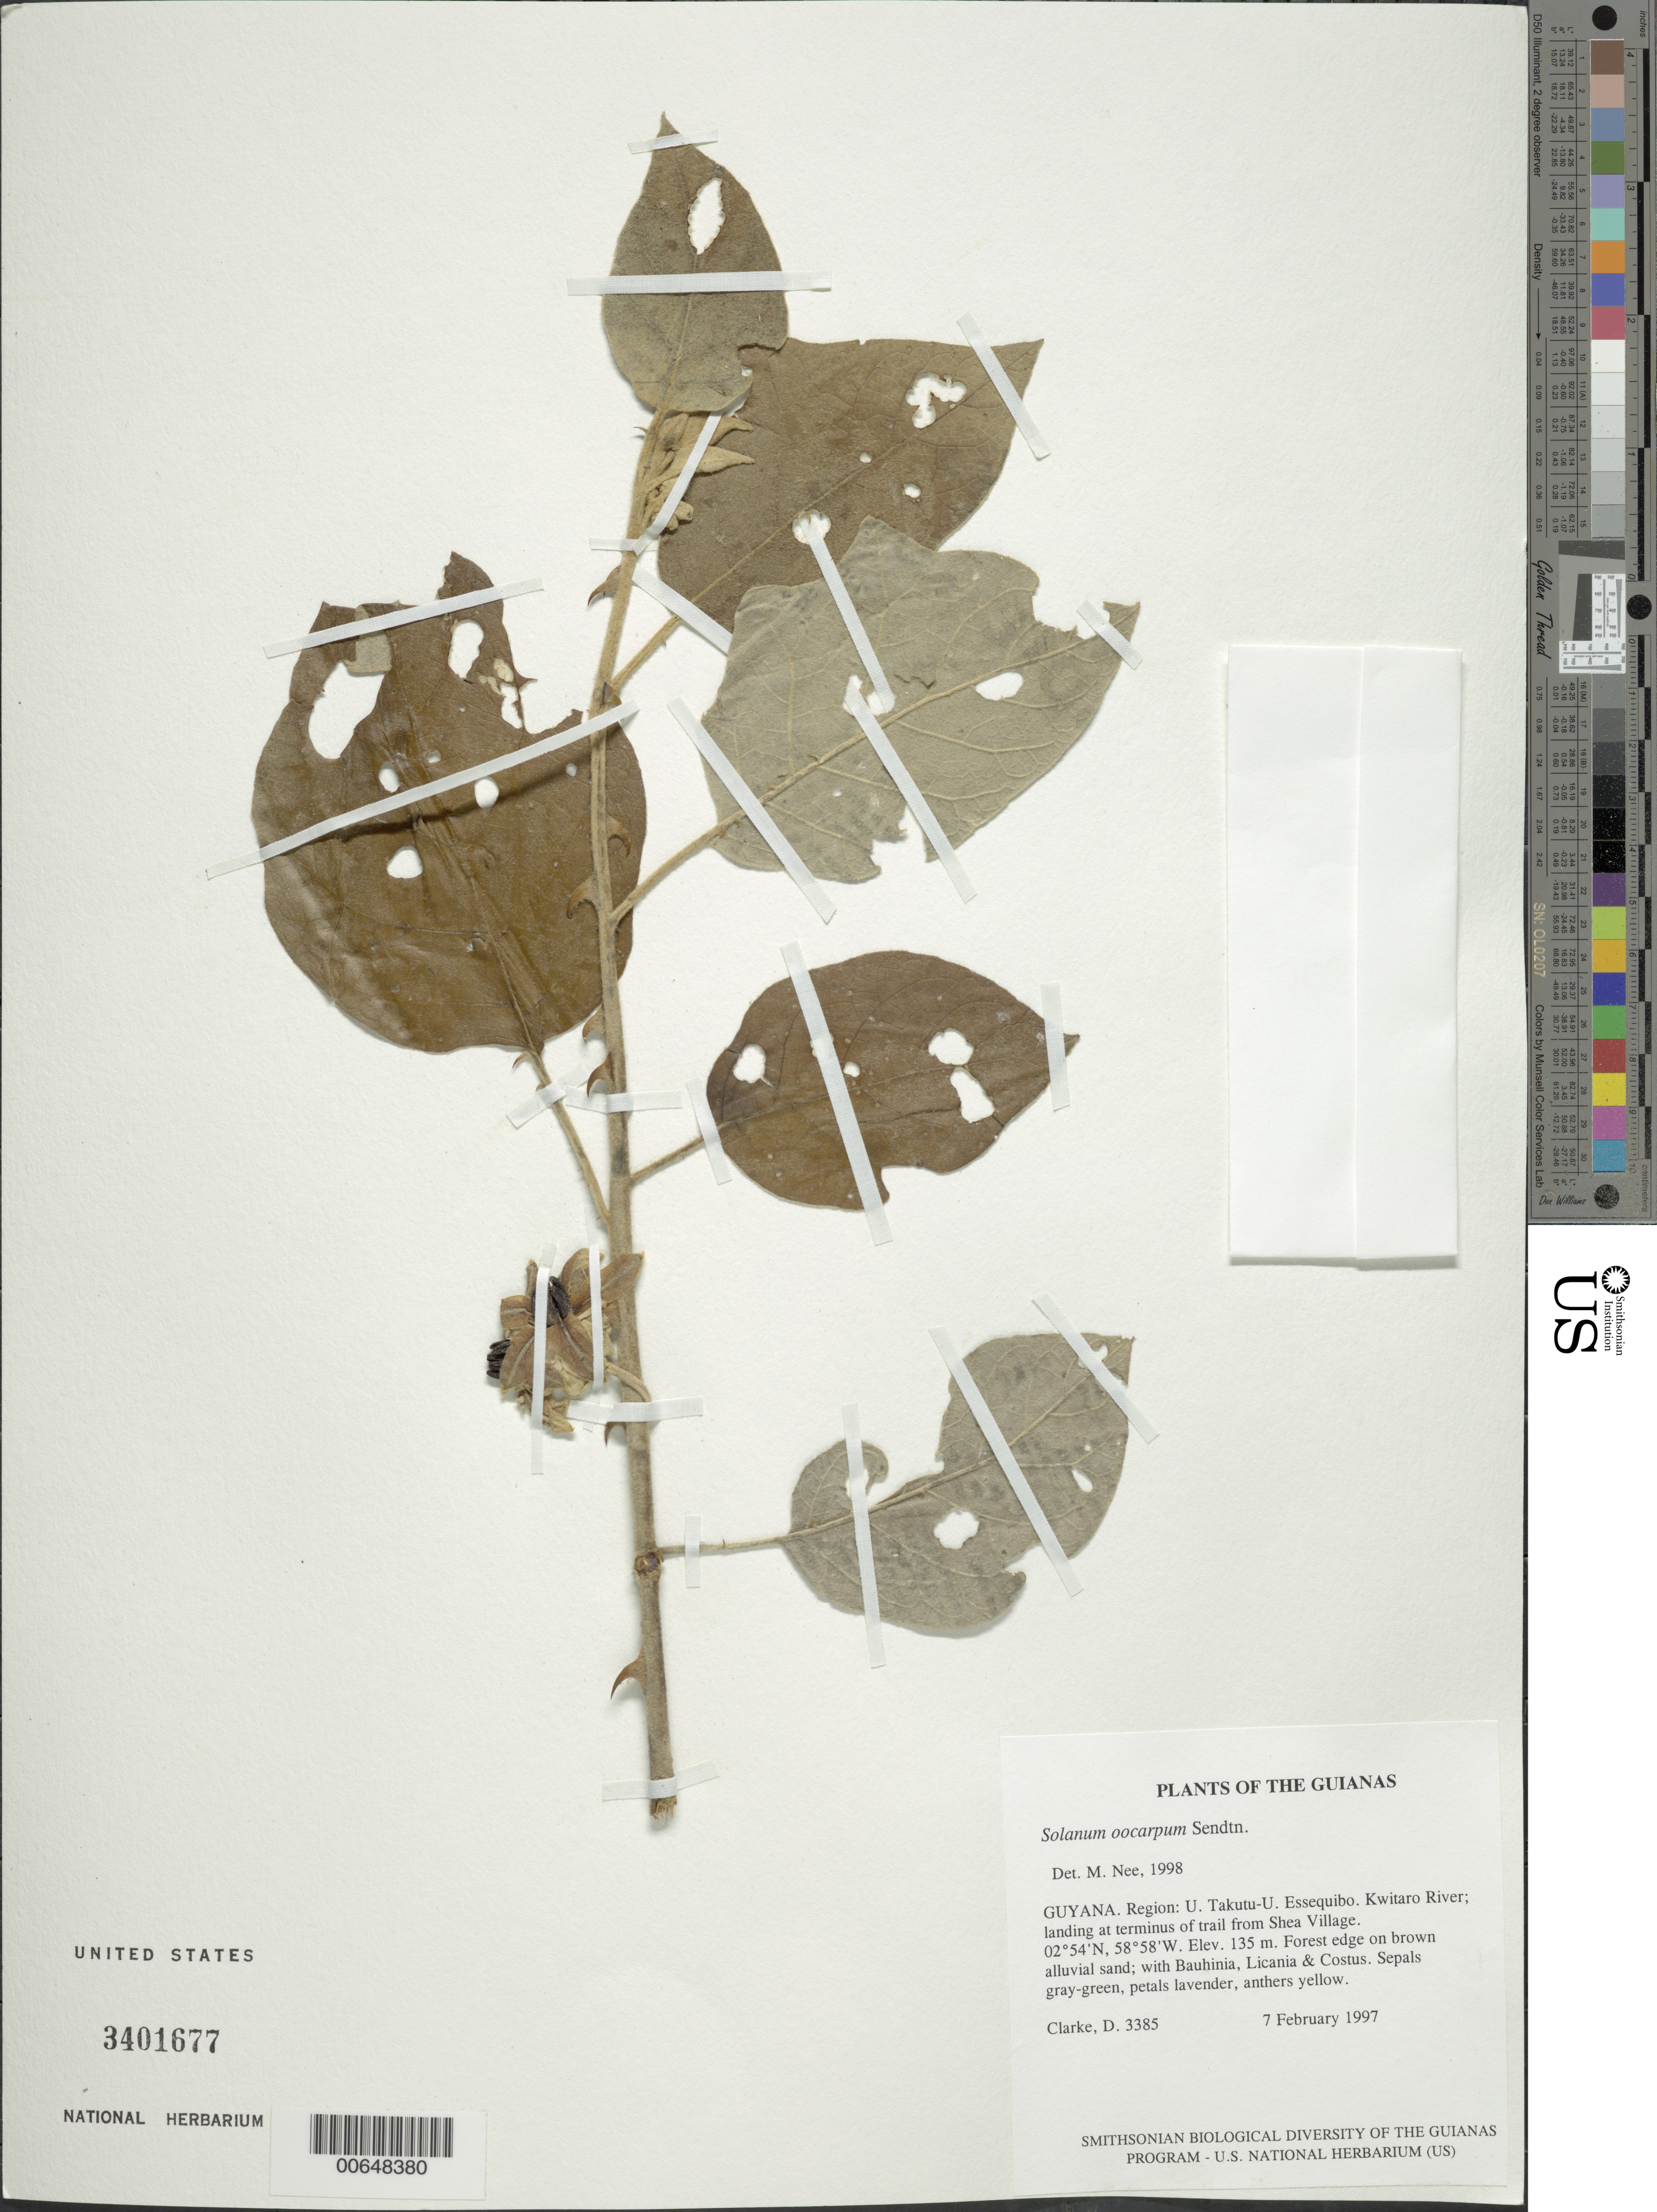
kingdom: Plantae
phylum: Tracheophyta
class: Magnoliopsida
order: Solanales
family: Solanaceae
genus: Solanum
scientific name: Solanum oocarpum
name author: Sendtn.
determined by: Nee, Michael H.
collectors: H. D. Clarke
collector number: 3385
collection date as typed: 2 Feb 1997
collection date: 1997-02-02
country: Guyana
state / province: U. Takutu-U. Essequibo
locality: Kwitaro River; landing at terminus of trail from Shea Village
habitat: Forest edge on brown alluvial sand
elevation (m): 135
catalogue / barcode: US 3401677